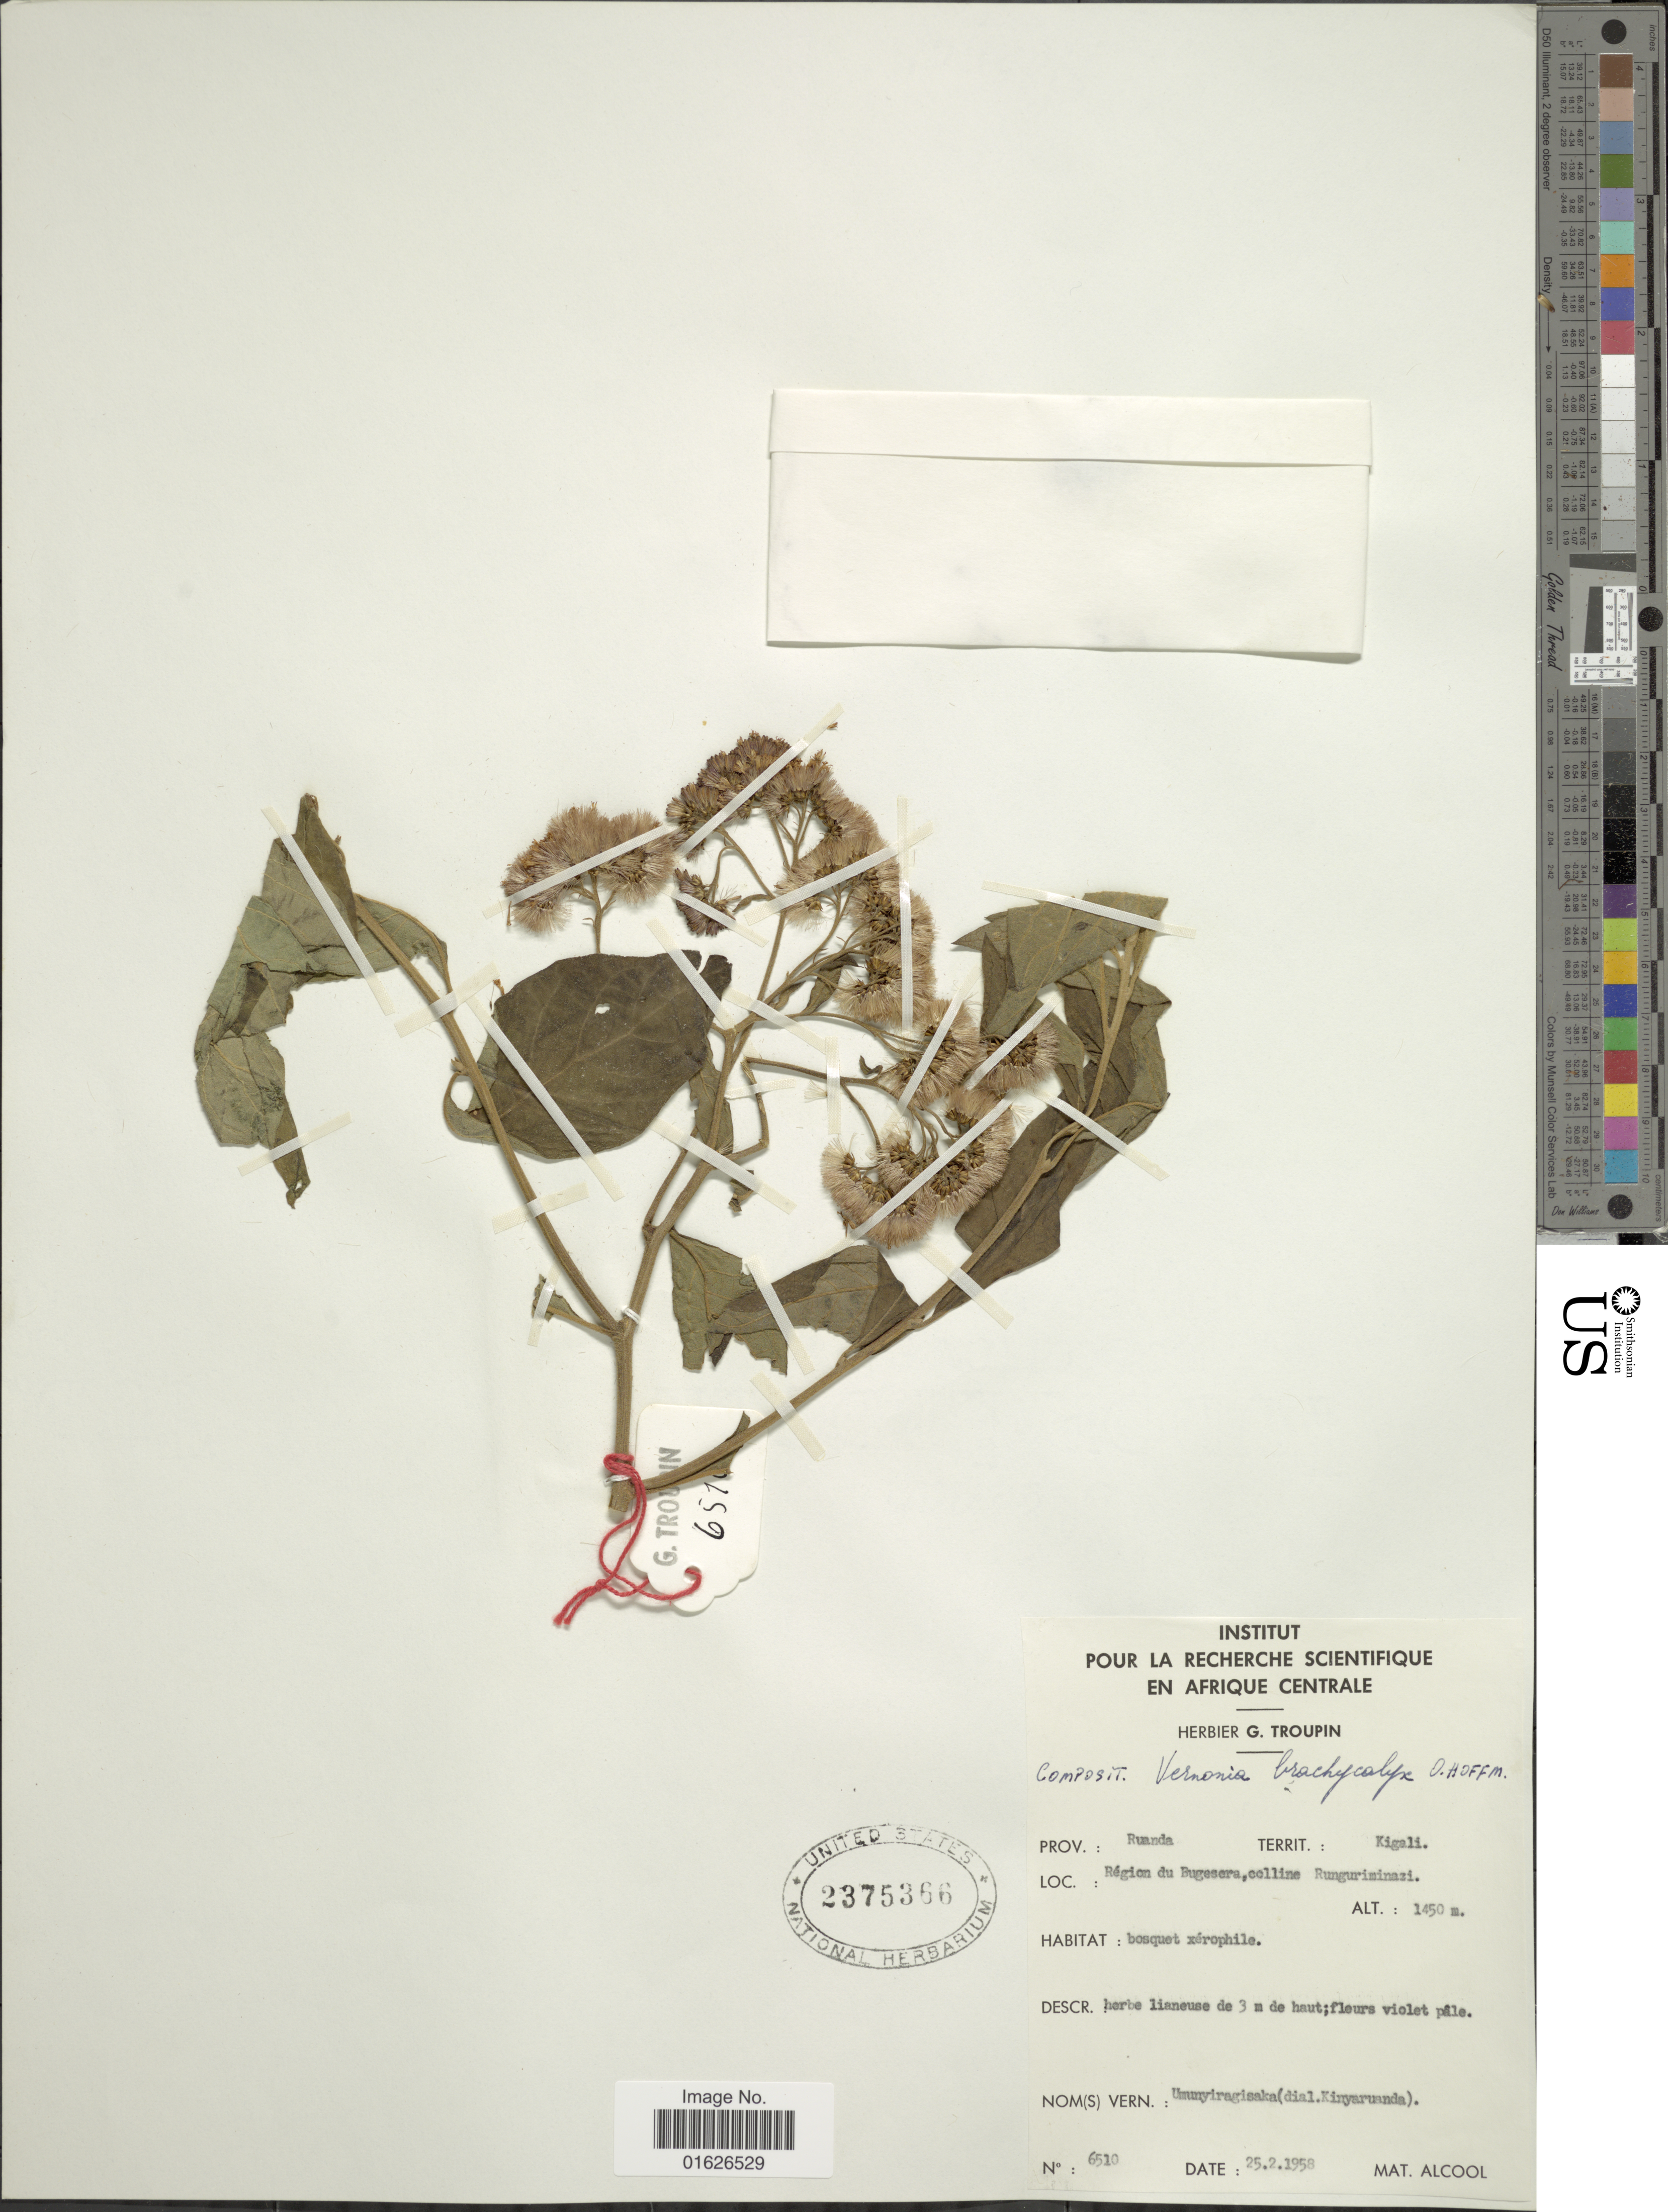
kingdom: Plantae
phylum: Tracheophyta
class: Magnoliopsida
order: Asterales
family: Asteraceae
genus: Vernonia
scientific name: Vernonia brachycalyx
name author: O. Hoffm.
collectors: ex herb. G. Troupin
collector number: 6510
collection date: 1958-02-25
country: Rwanda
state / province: Kigali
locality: Prov. Ruanda Territ : Kigali.regiom du Bugersera,colline Reguriminazi.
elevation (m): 1450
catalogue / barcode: US 2375366